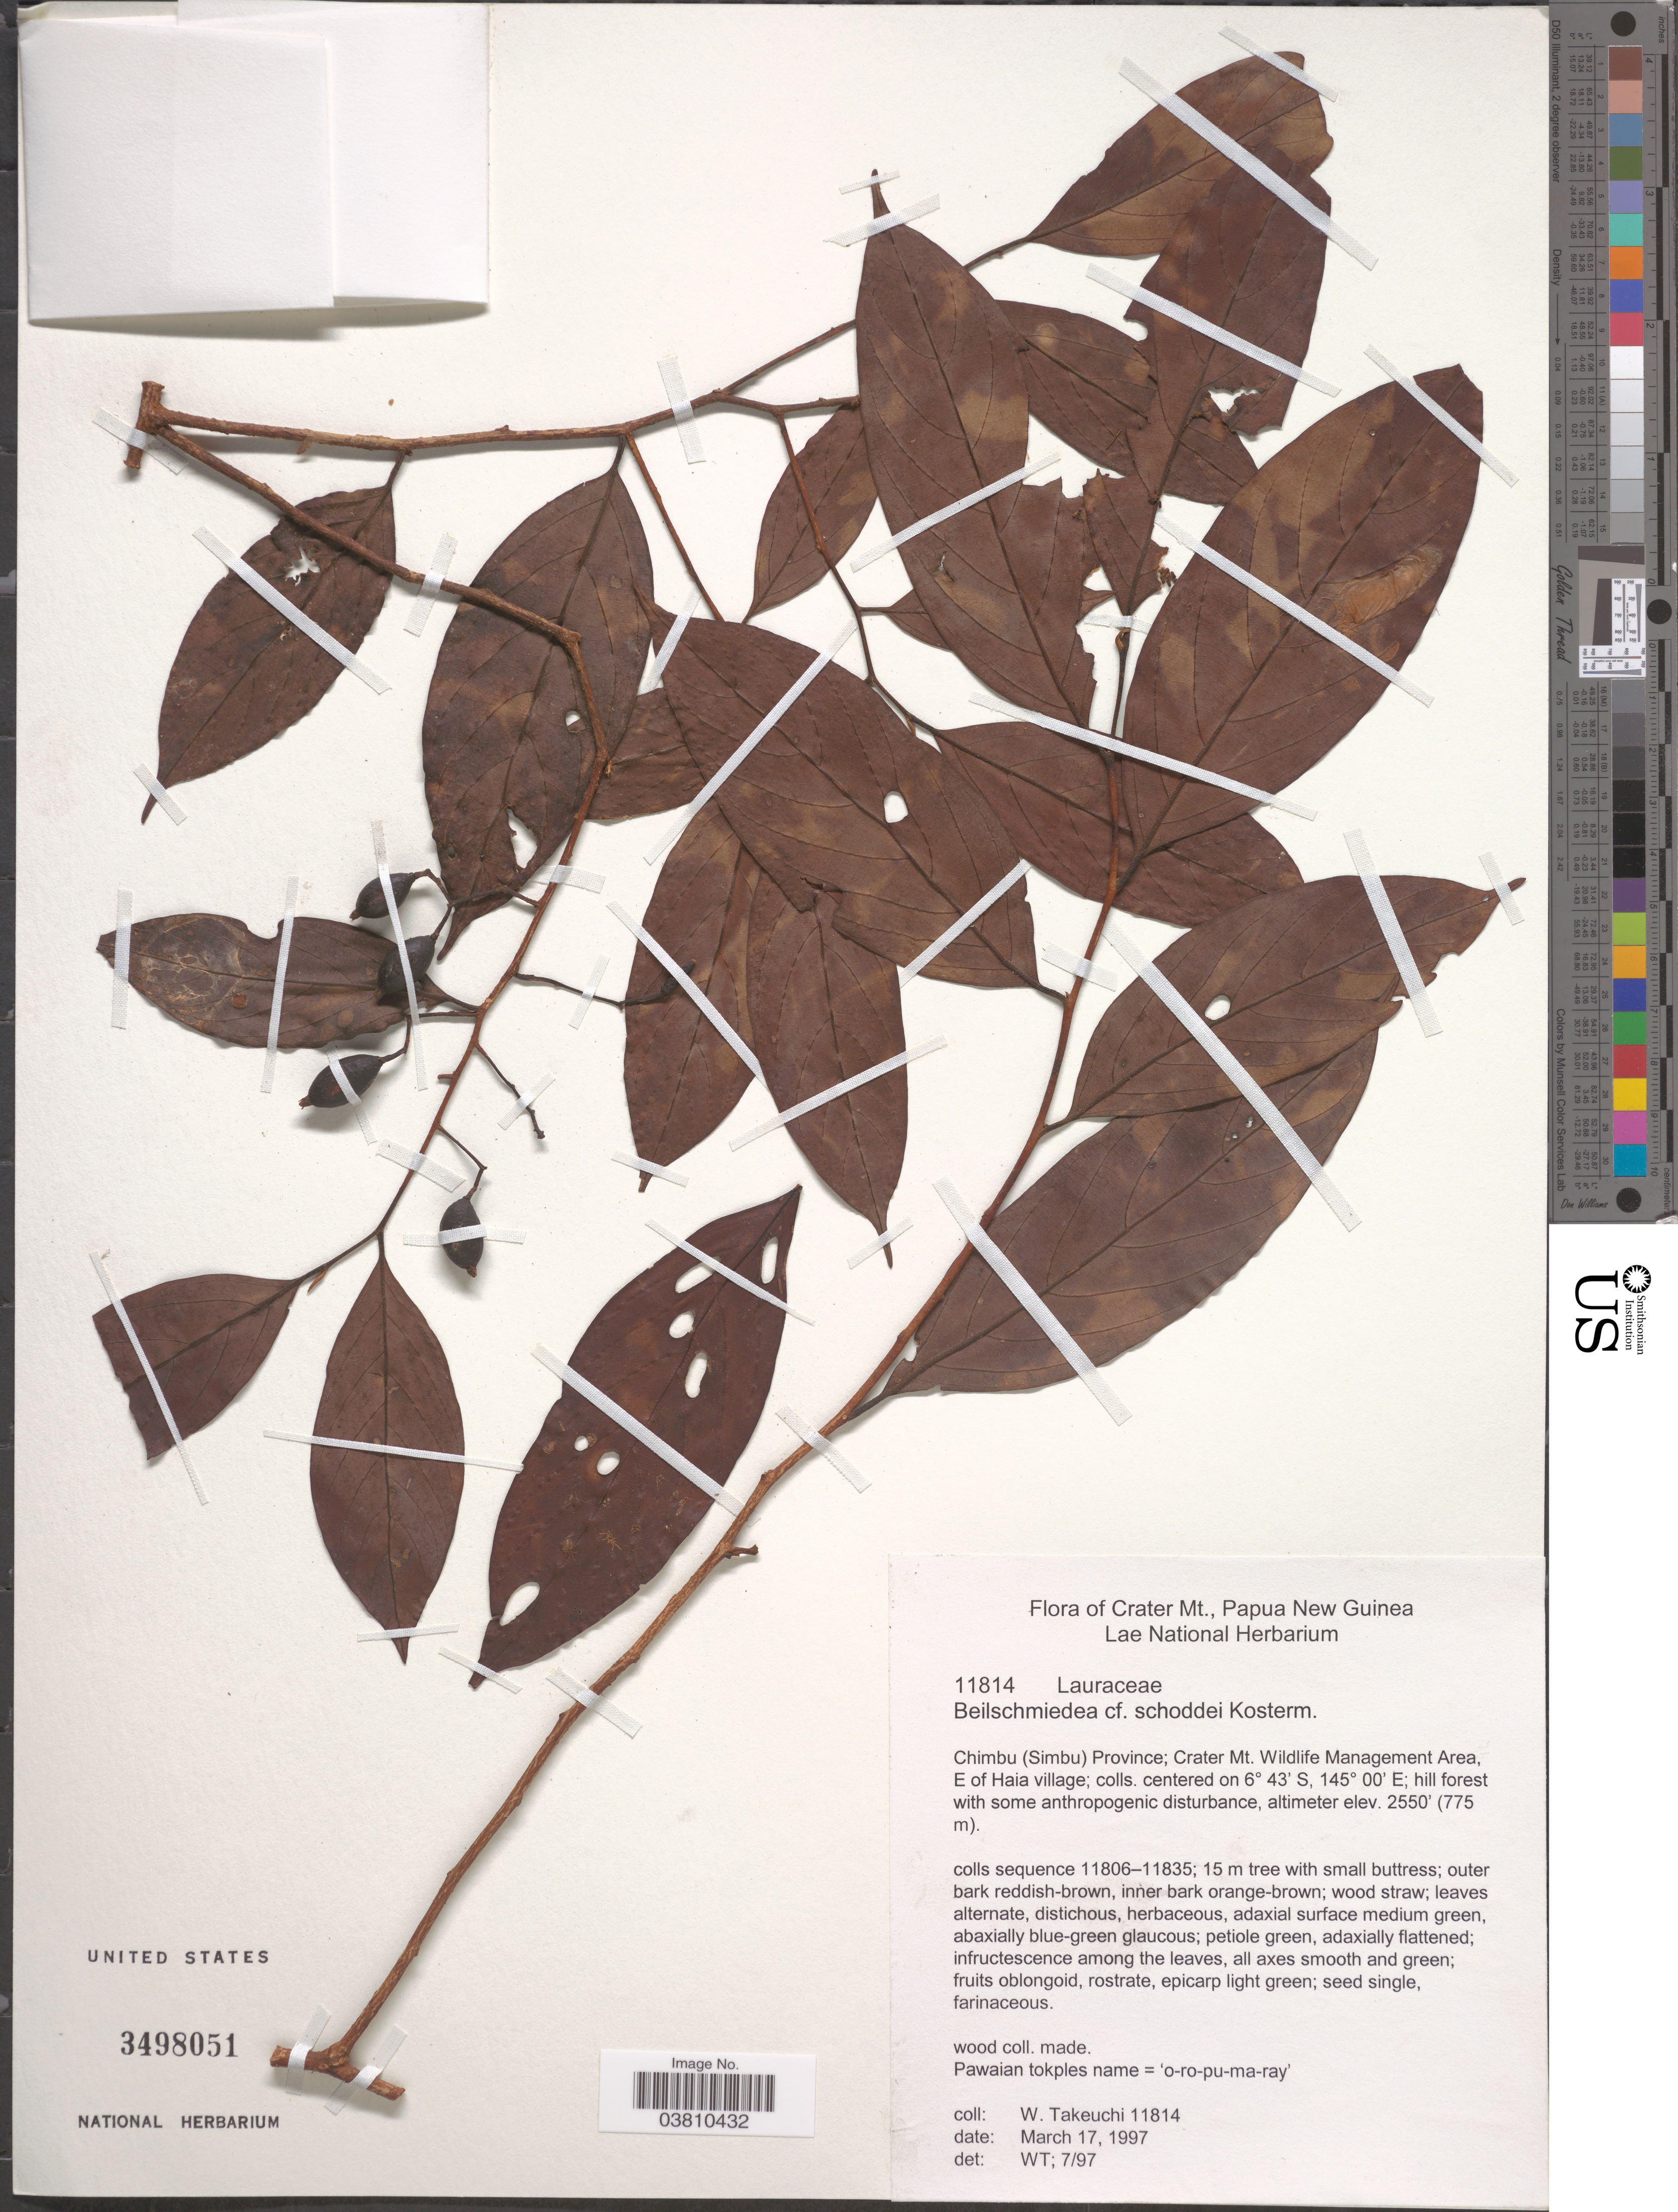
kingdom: Plantae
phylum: Tracheophyta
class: Magnoliopsida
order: Laurales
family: Lauraceae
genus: Beilschmiedia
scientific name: Beilschmiedia schoddei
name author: Kosterm.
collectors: W. Takeuchi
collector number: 11814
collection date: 1997-03-17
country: Papua New Guinea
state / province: Chimbu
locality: Chimbu (Simbu) Province; Crater Mt. Wildlife Management Area, E of Haia village.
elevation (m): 777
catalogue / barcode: US 3498051